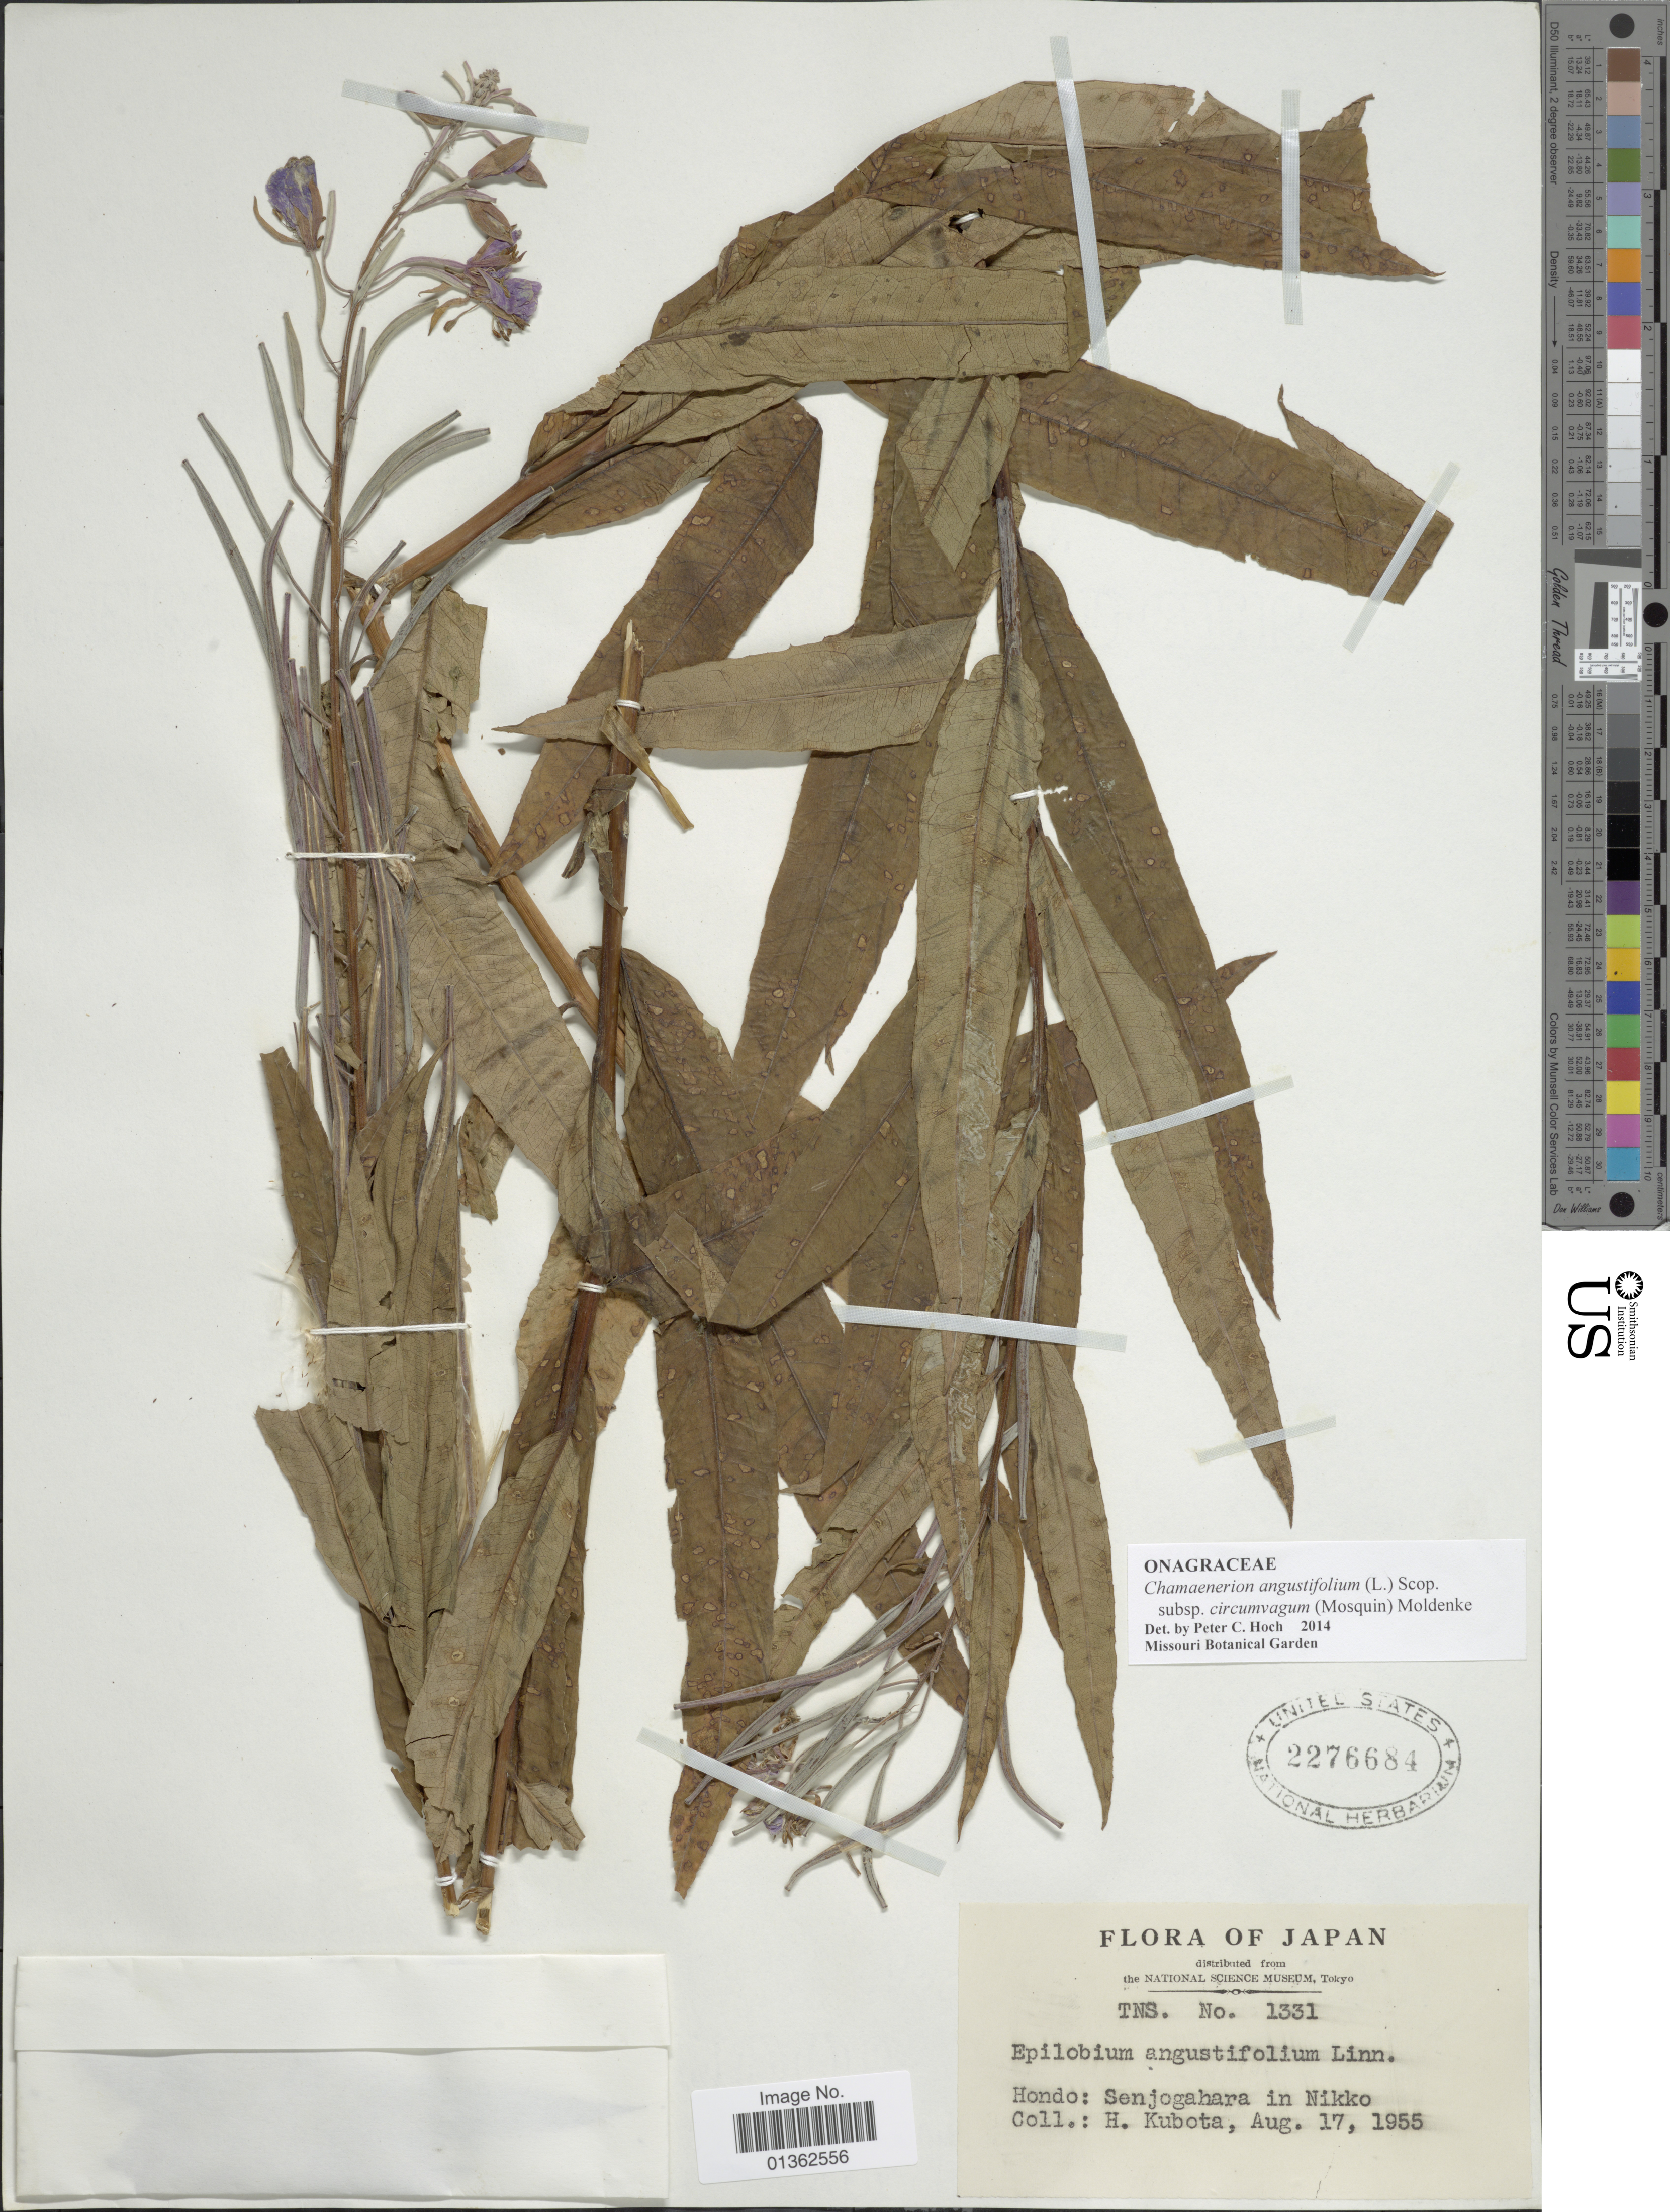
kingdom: Plantae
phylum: Tracheophyta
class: Magnoliopsida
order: Myrtales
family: Onagraceae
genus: Chamaenerion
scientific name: Chamaenerion angustifolium subsp. circumvagum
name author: (Mosquin) Moldenke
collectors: H. Kubota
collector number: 1331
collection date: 1955-08-17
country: Japan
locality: Hondo: Senjogahara in Nikko.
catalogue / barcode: US 2276684